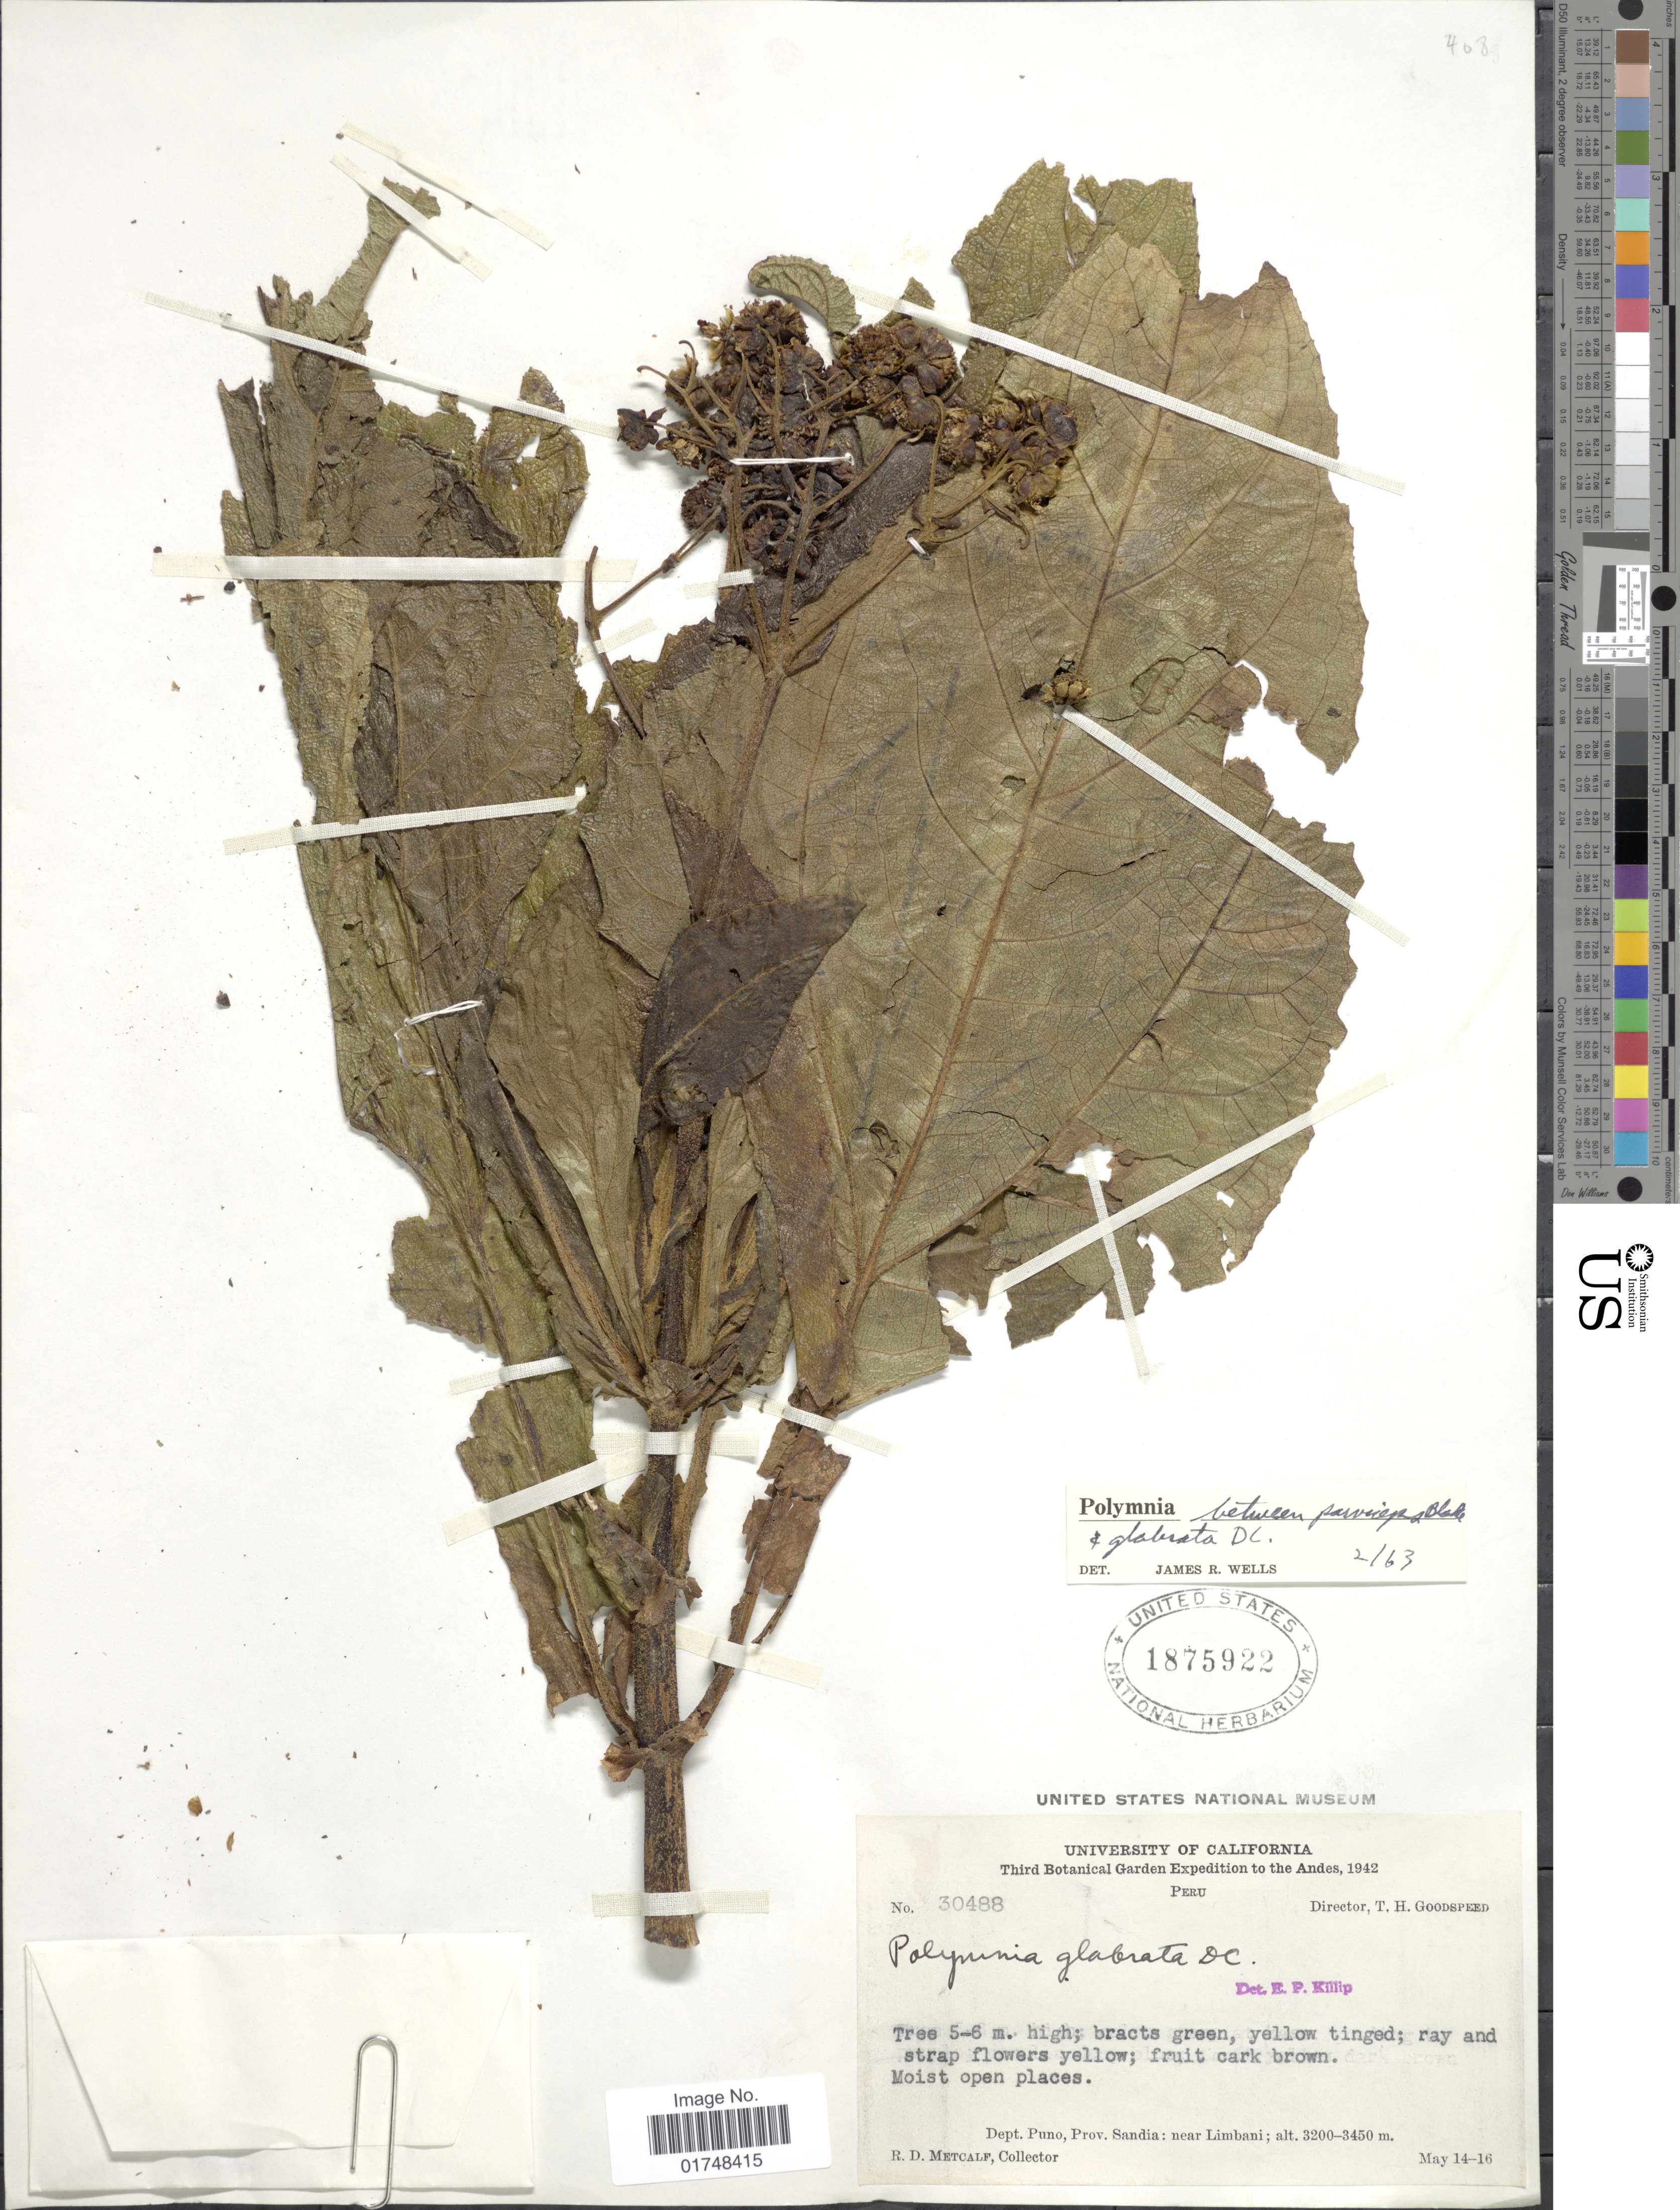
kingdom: Plantae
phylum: Tracheophyta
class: Magnoliopsida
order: Asterales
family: Asteraceae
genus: Smallanthus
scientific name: Smallanthus parviceps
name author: (S.F. Blake) H. Rob.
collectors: R. D. Metcalf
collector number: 30488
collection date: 1942-05-14/1942-05-16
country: Peru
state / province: Puno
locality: Andes, Prov. Sandia, near Limbani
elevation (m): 3200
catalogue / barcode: US 1875922